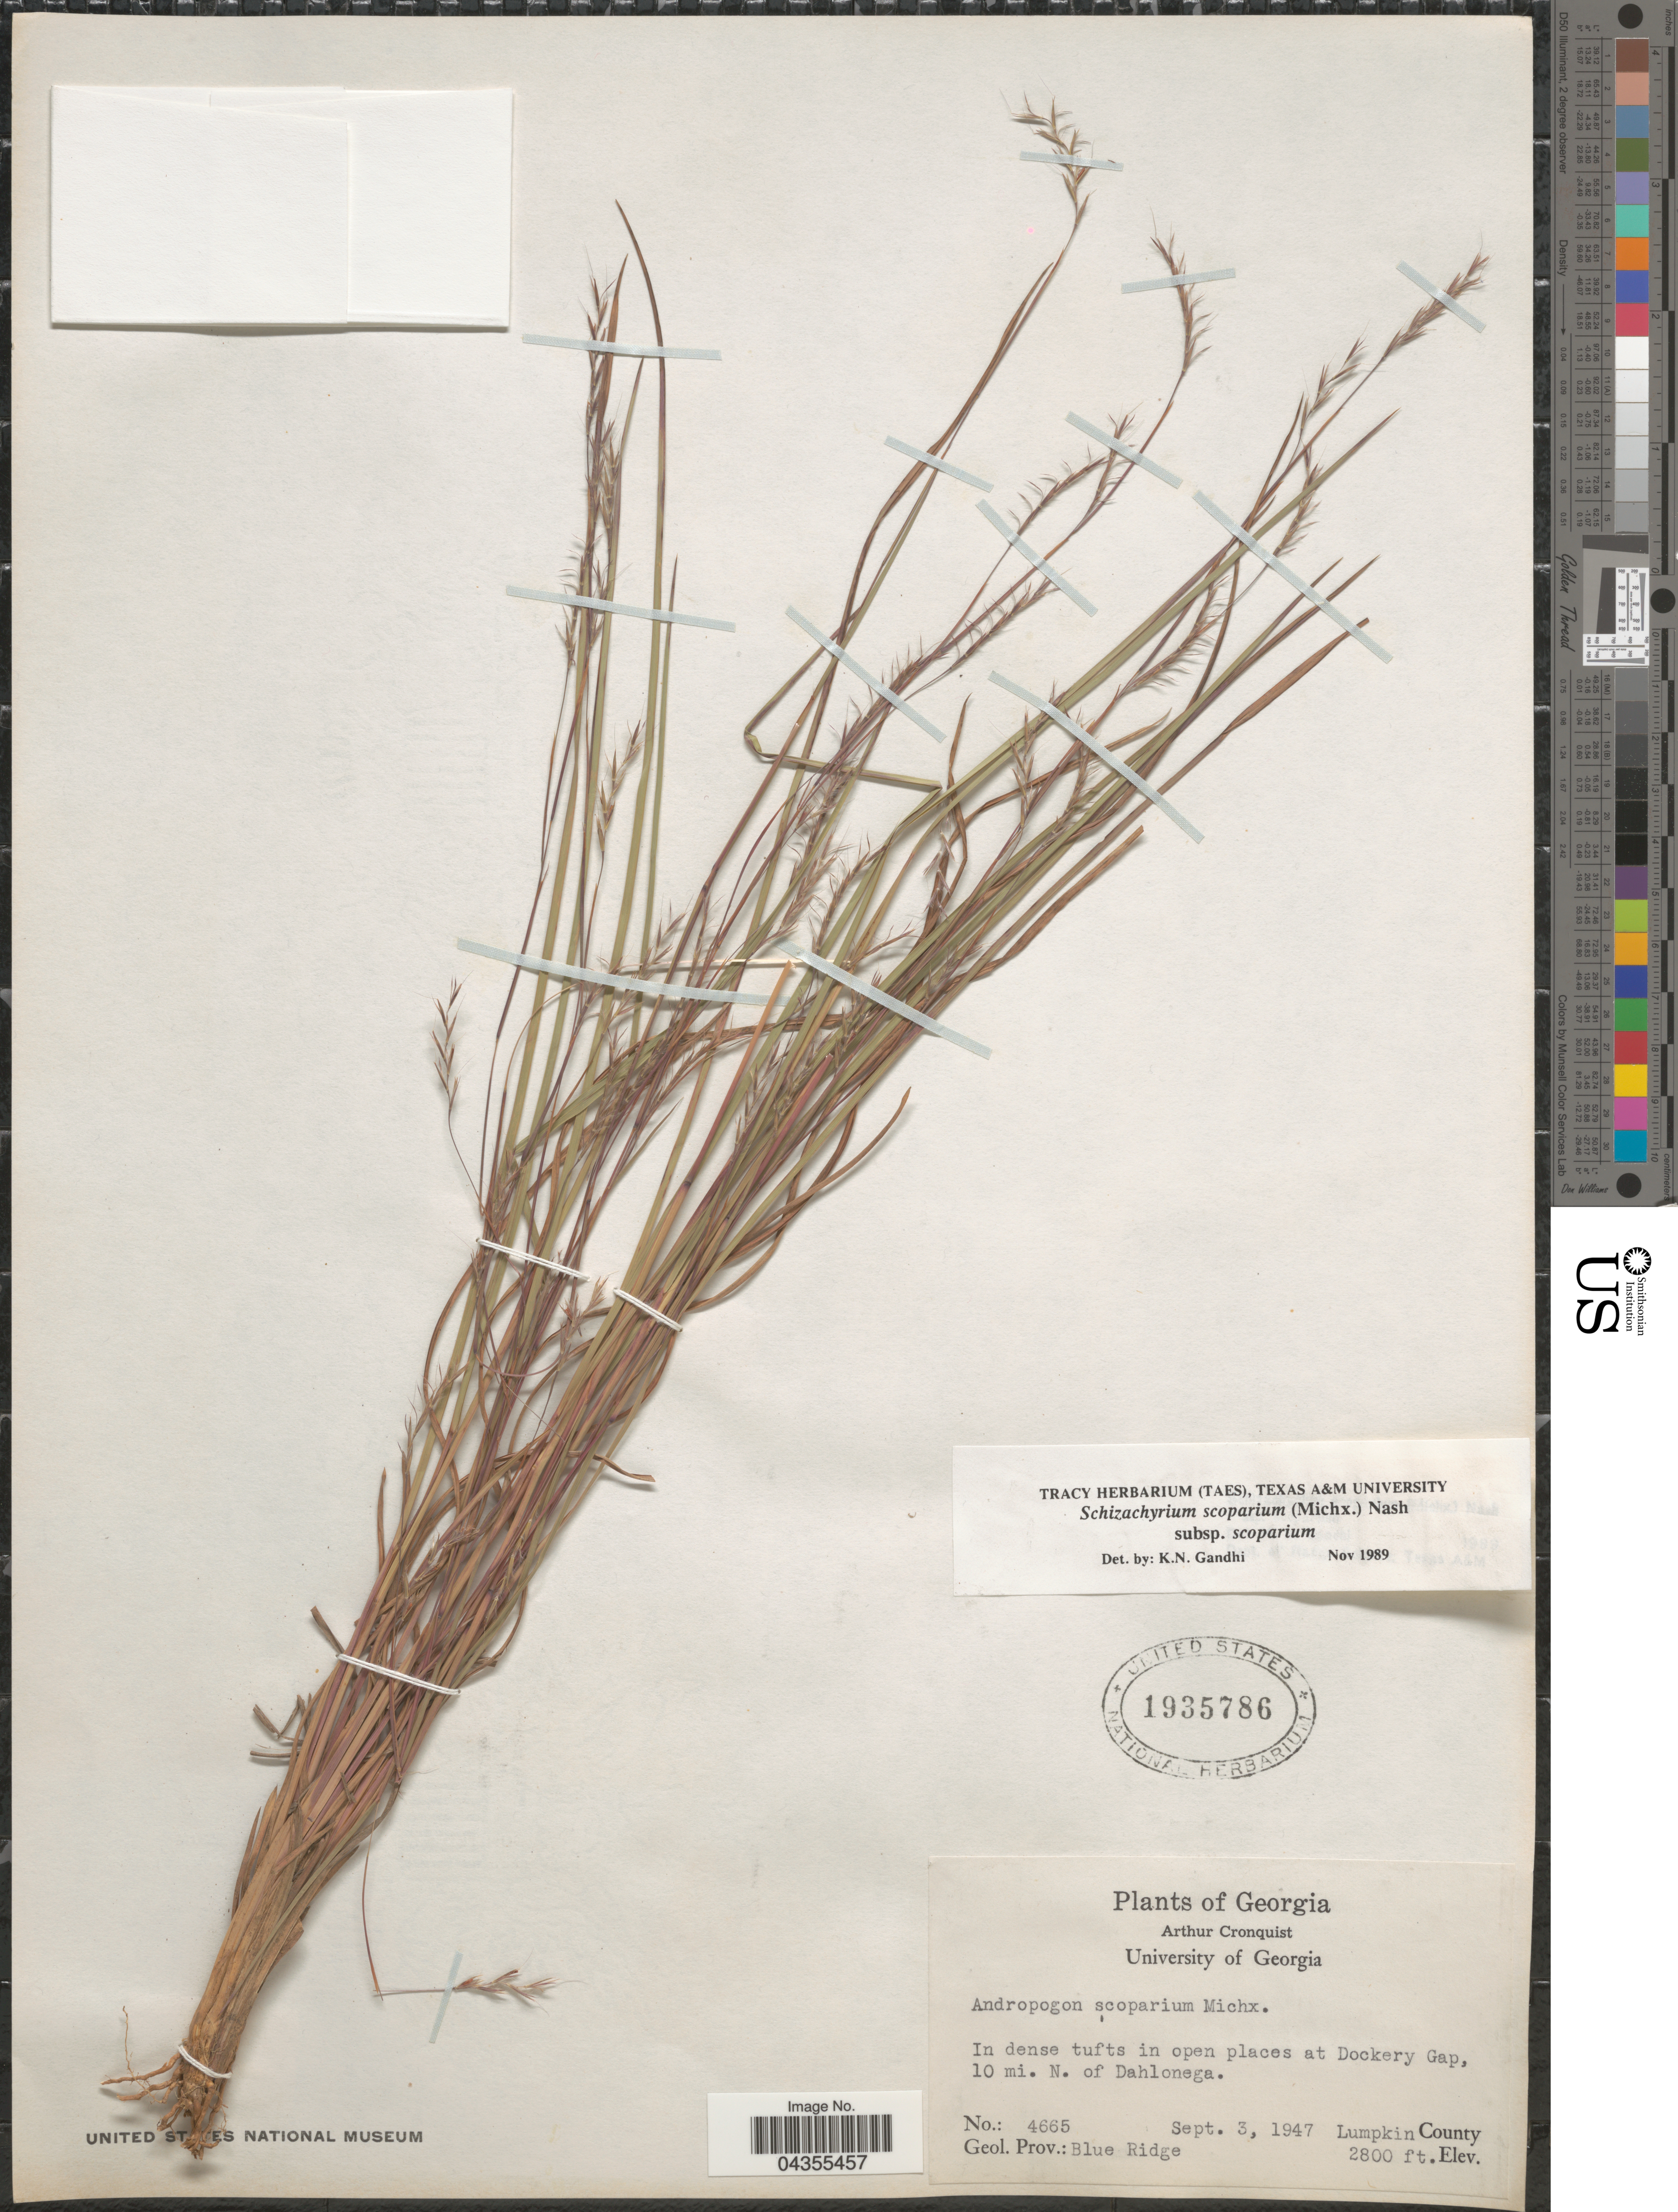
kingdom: Plantae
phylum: Tracheophyta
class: Liliopsida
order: Poales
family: Poaceae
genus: Schizachyrium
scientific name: Schizachyrium scoparium var. scoparium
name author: (Michx.) Nash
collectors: A. J. Cronquist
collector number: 4665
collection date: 1947-09-03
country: United States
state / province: Georgia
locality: In dense tufts in open places at Dockery Gap, 10 mi. N. of Dahlonega. Lumpkin County. Geol. Pro.: Blue Ridge.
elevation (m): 853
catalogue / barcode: US 1935786